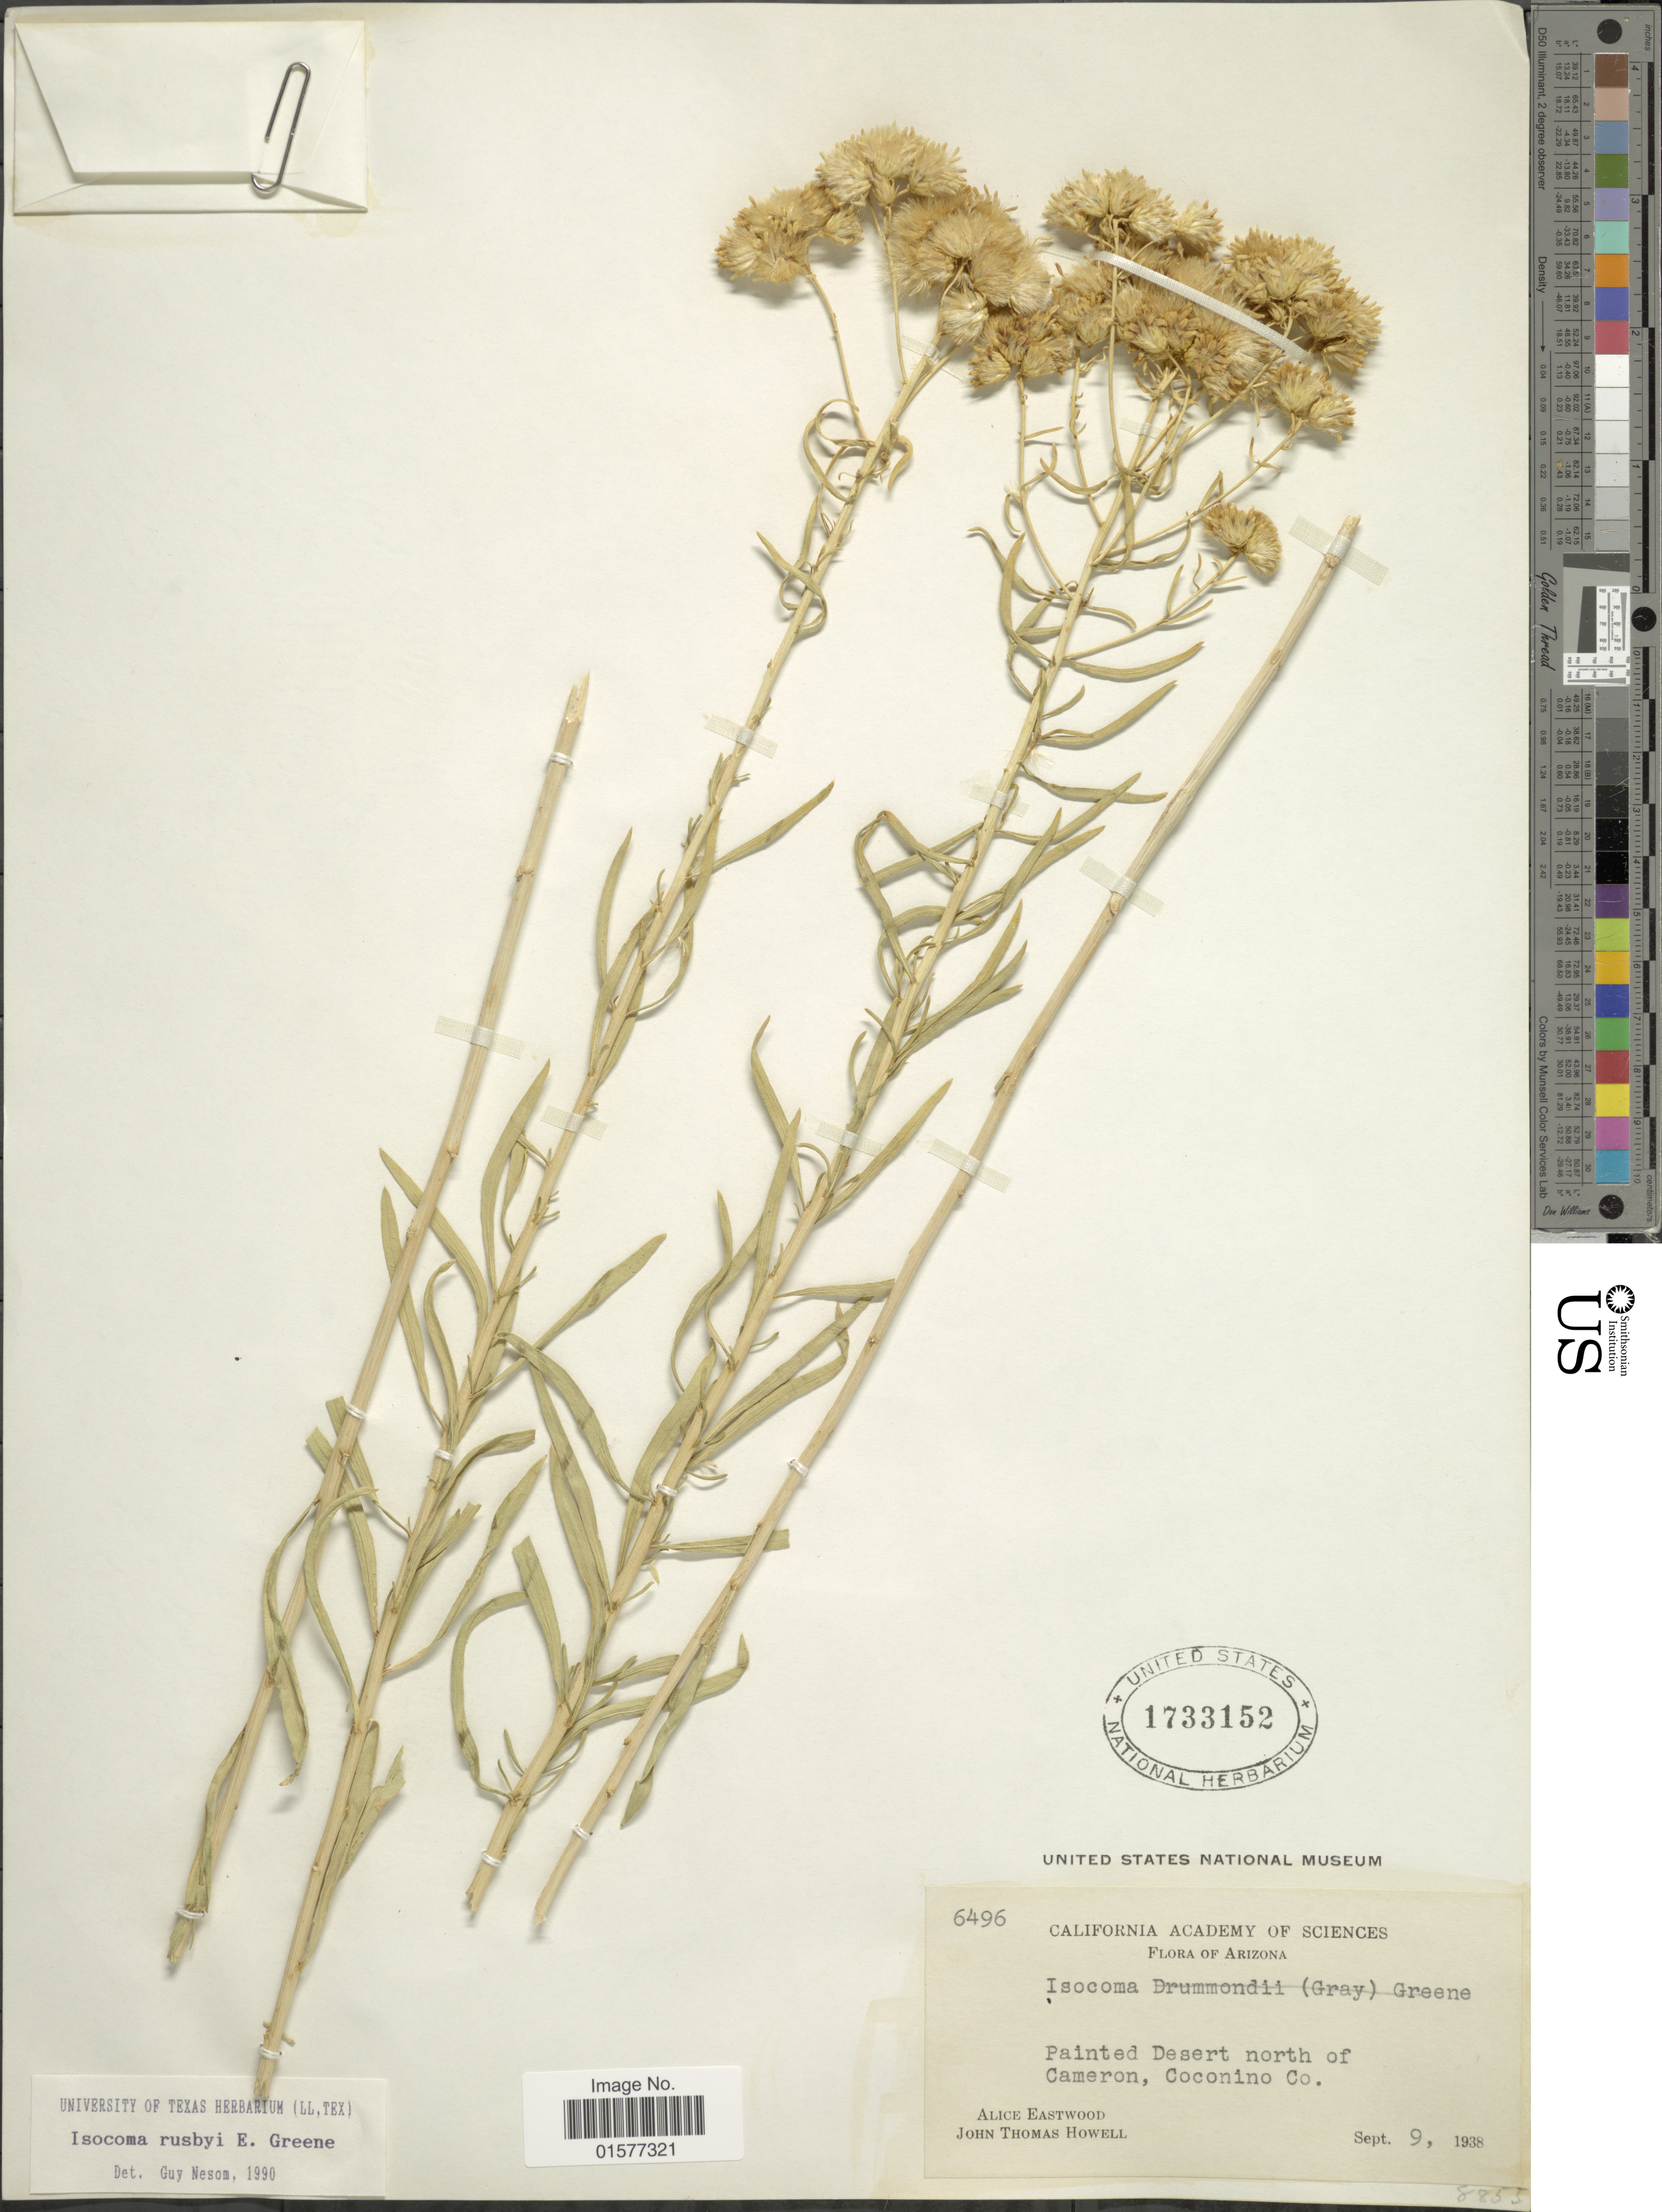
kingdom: Plantae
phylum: Tracheophyta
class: Magnoliopsida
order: Asterales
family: Asteraceae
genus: Isocoma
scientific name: Isocoma rusbyi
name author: Greene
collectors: A. Eastwood & J. T. Howell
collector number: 6496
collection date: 1938-09-09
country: United States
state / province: Arizona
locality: Painted Desert north of Cameron, Coconino Co.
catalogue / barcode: US 1733152